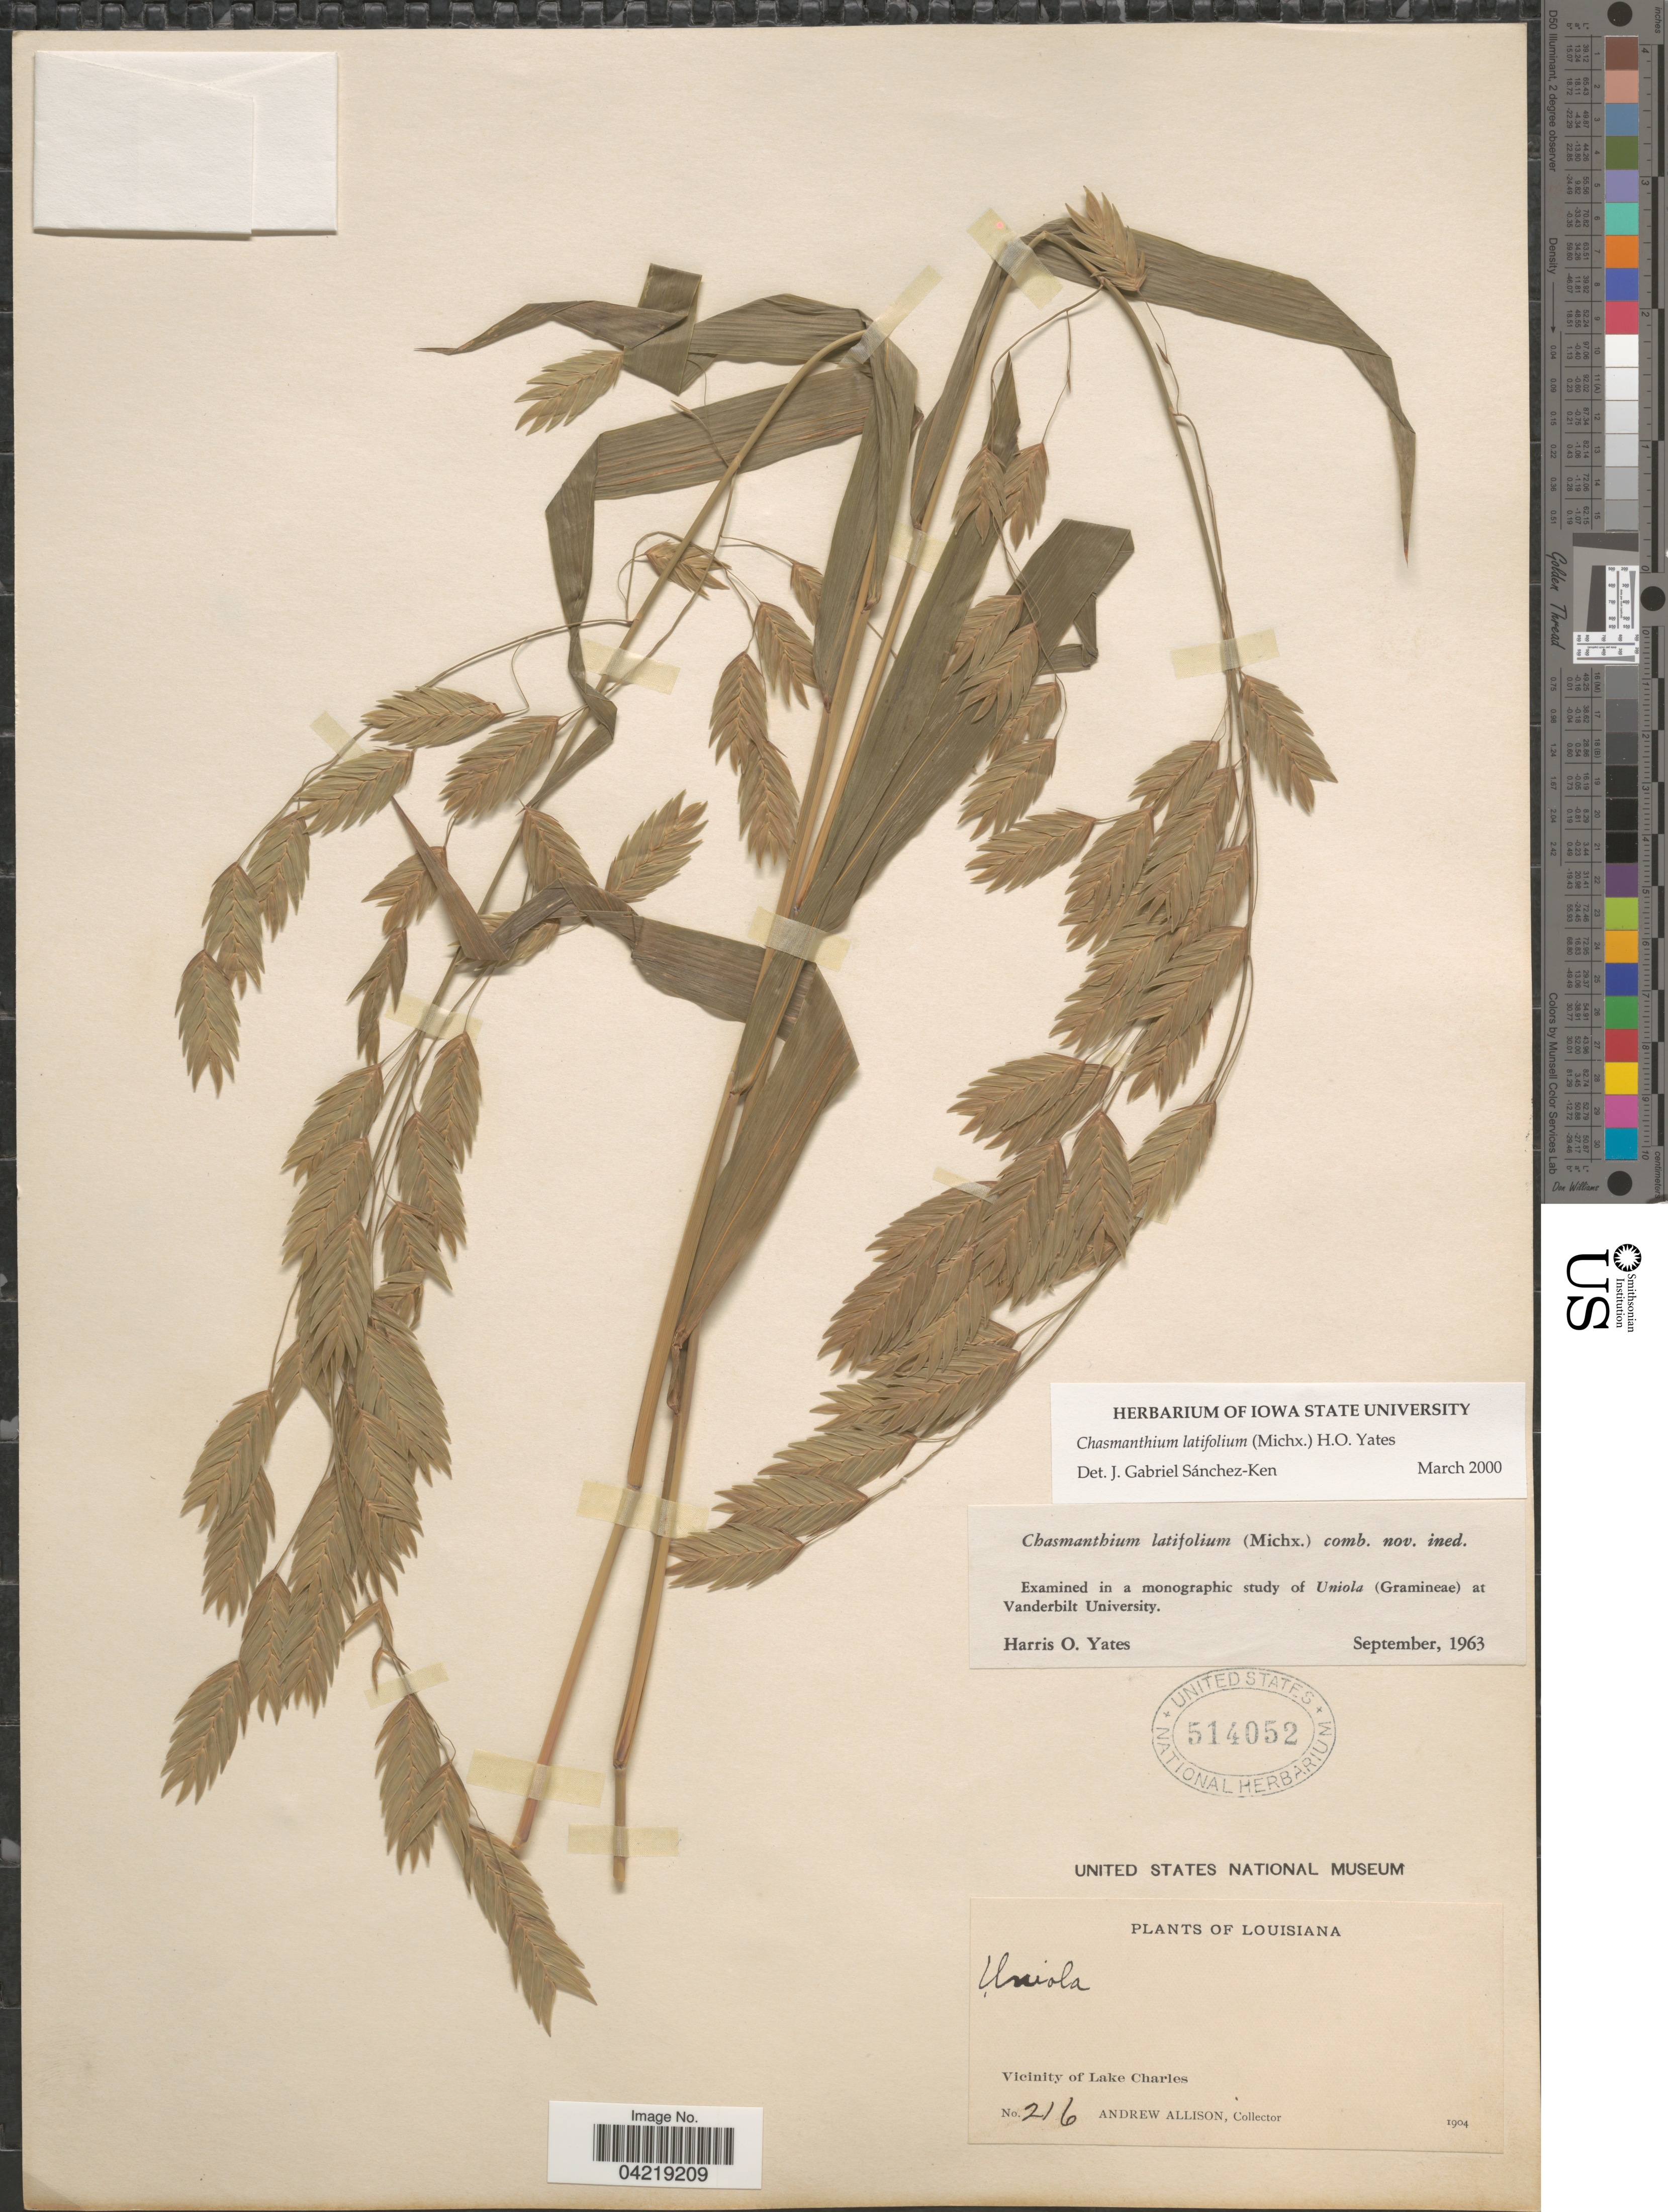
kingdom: Plantae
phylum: Tracheophyta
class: Liliopsida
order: Poales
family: Poaceae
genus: Chasmanthium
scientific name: Chasmanthium latifolium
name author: (Michx.) H.O. Yates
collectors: A. Allison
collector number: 216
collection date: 1904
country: United States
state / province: Louisiana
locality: Vicinity of Lake Charles.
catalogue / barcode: US 514052